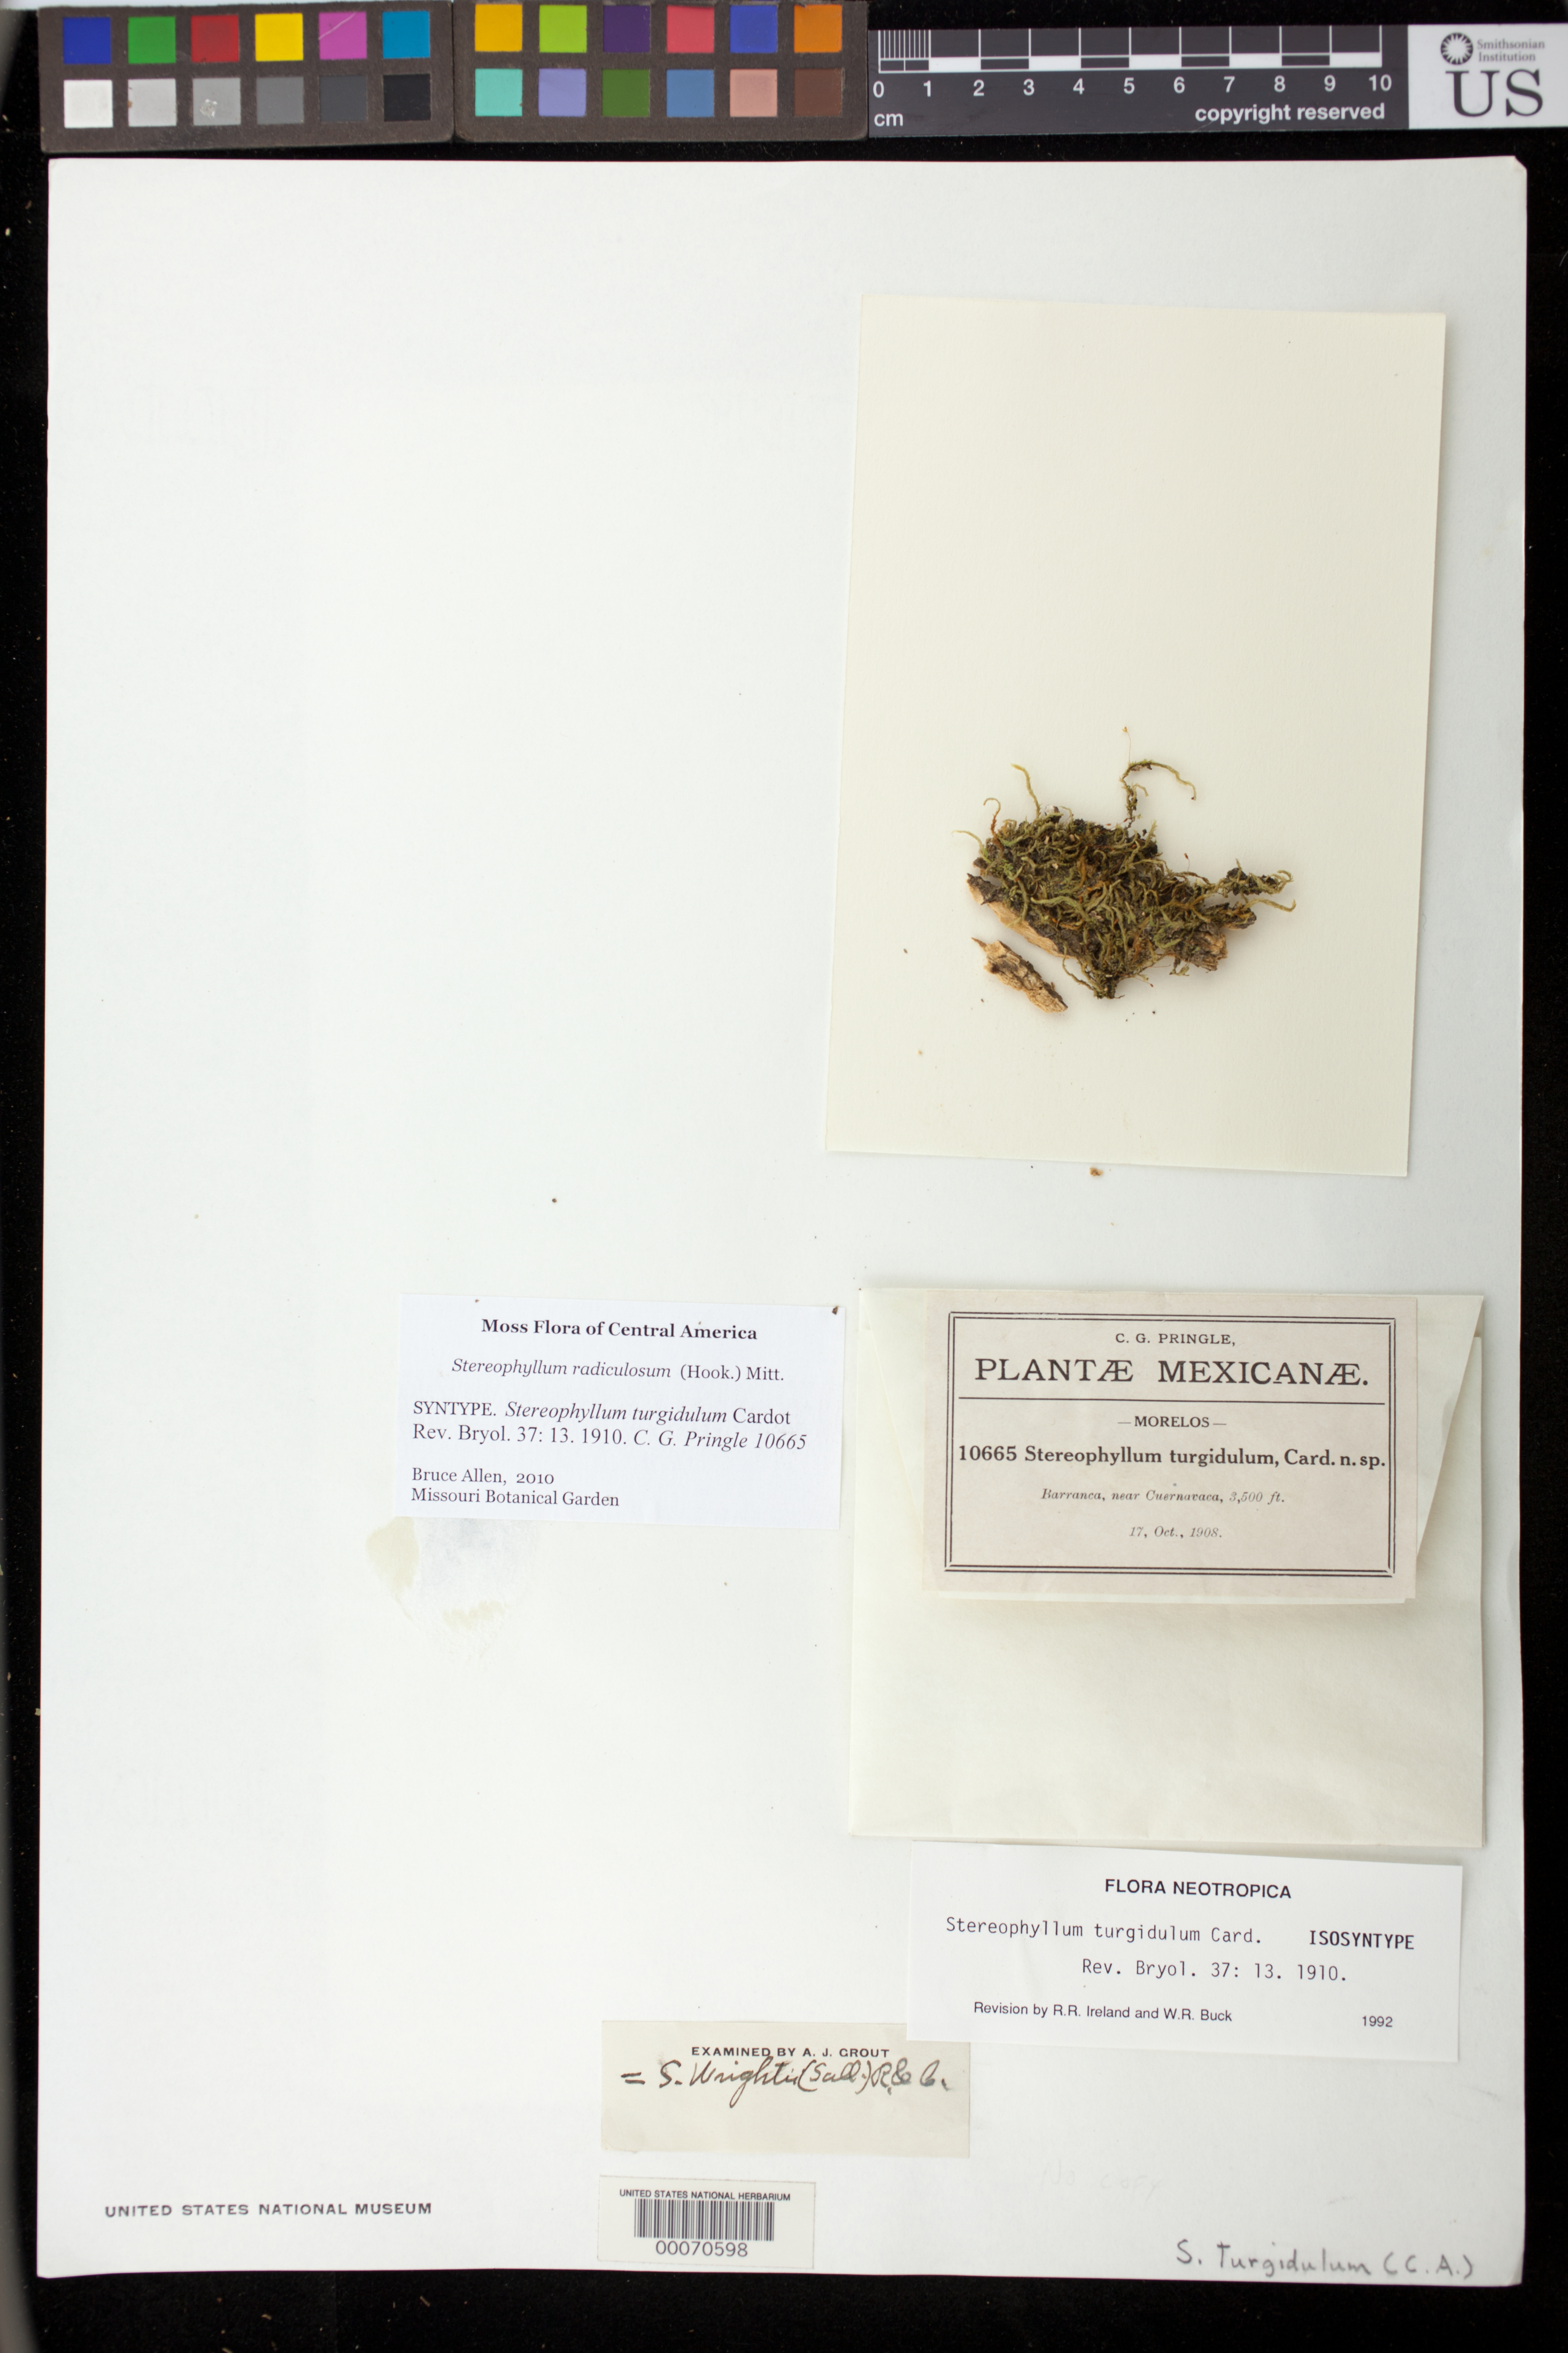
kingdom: Plantae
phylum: Bryophyta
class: Bryopsida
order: Hypnales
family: Stereophyllaceae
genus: Stereophyllum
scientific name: Stereophyllum turgidulum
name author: Cardot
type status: Isosyntype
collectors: C. G. Pringle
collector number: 10665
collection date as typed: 17 Oct 1908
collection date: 1908-10-17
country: Mexico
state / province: Morelos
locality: Barranca, near Cuernavaca.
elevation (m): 1067